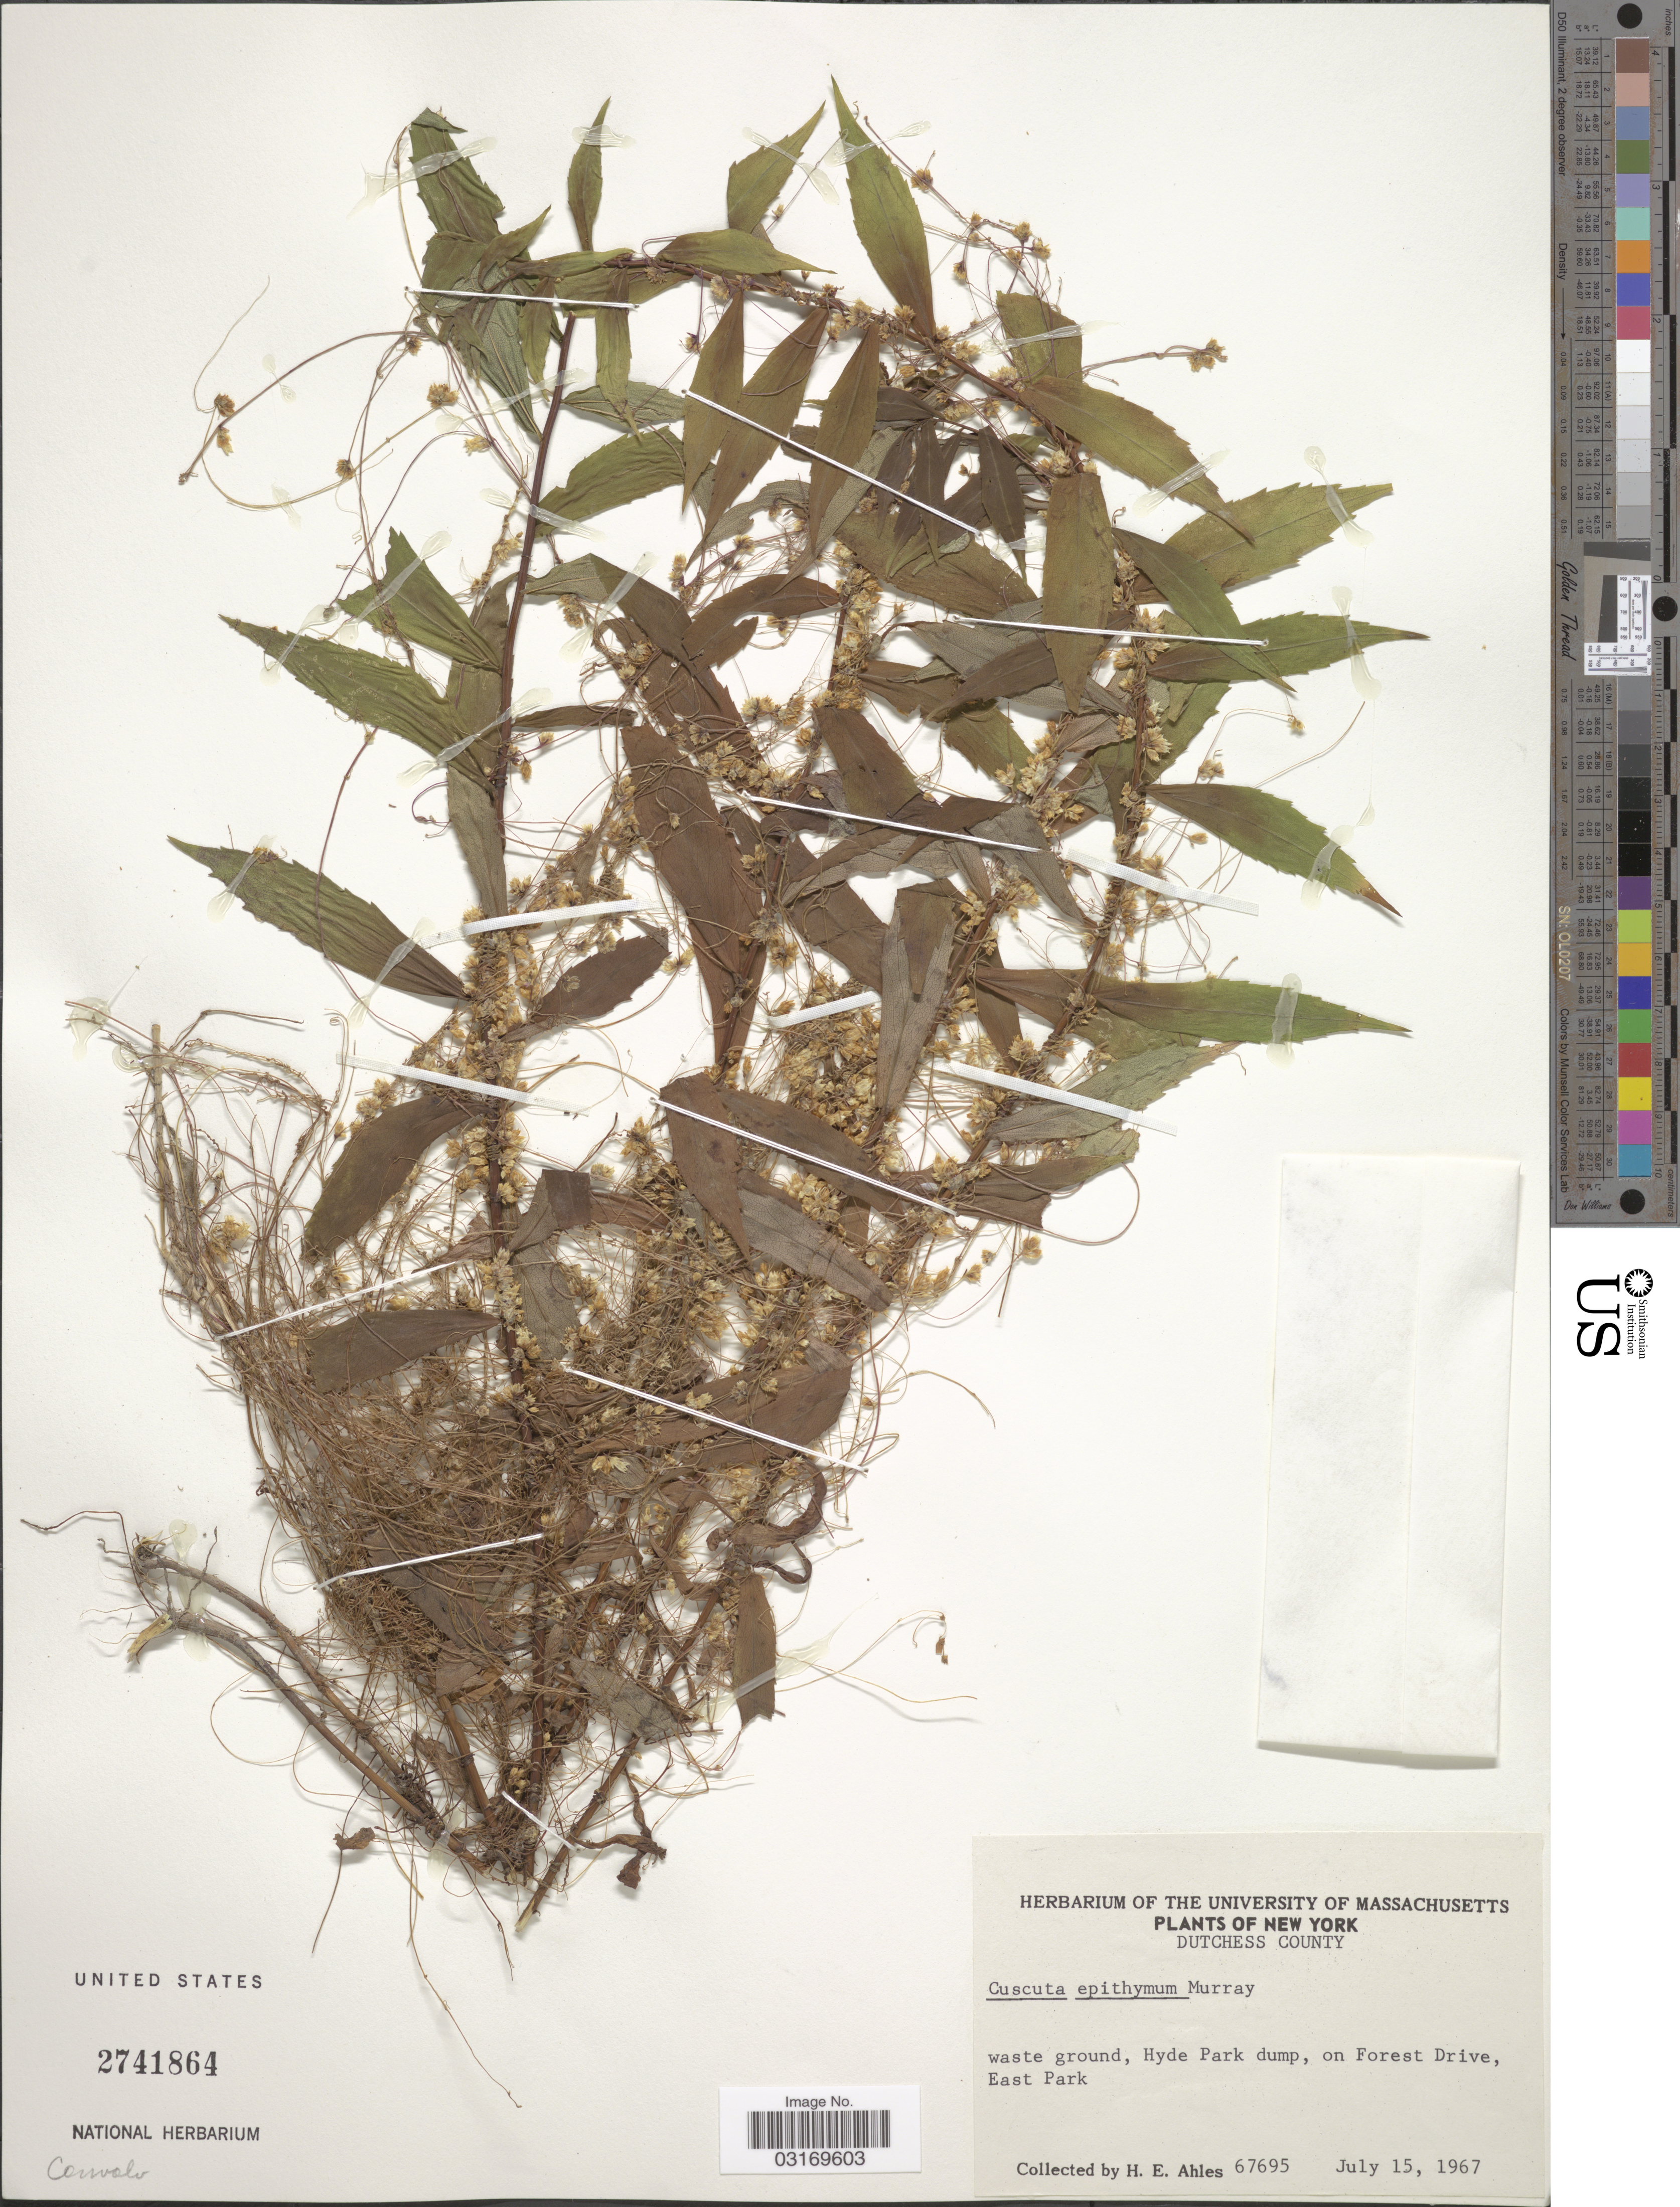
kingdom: Plantae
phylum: Tracheophyta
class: Magnoliopsida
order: Solanales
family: Convolvulaceae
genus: Cuscuta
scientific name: Cuscuta epithymum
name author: Murray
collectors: H. E. Ahles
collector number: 67695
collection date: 1967-07-15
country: United States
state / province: New York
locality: Dutchess County. Waste ground, Hyde Park dump, on Forest Drive, East Park.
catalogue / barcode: US 2741864